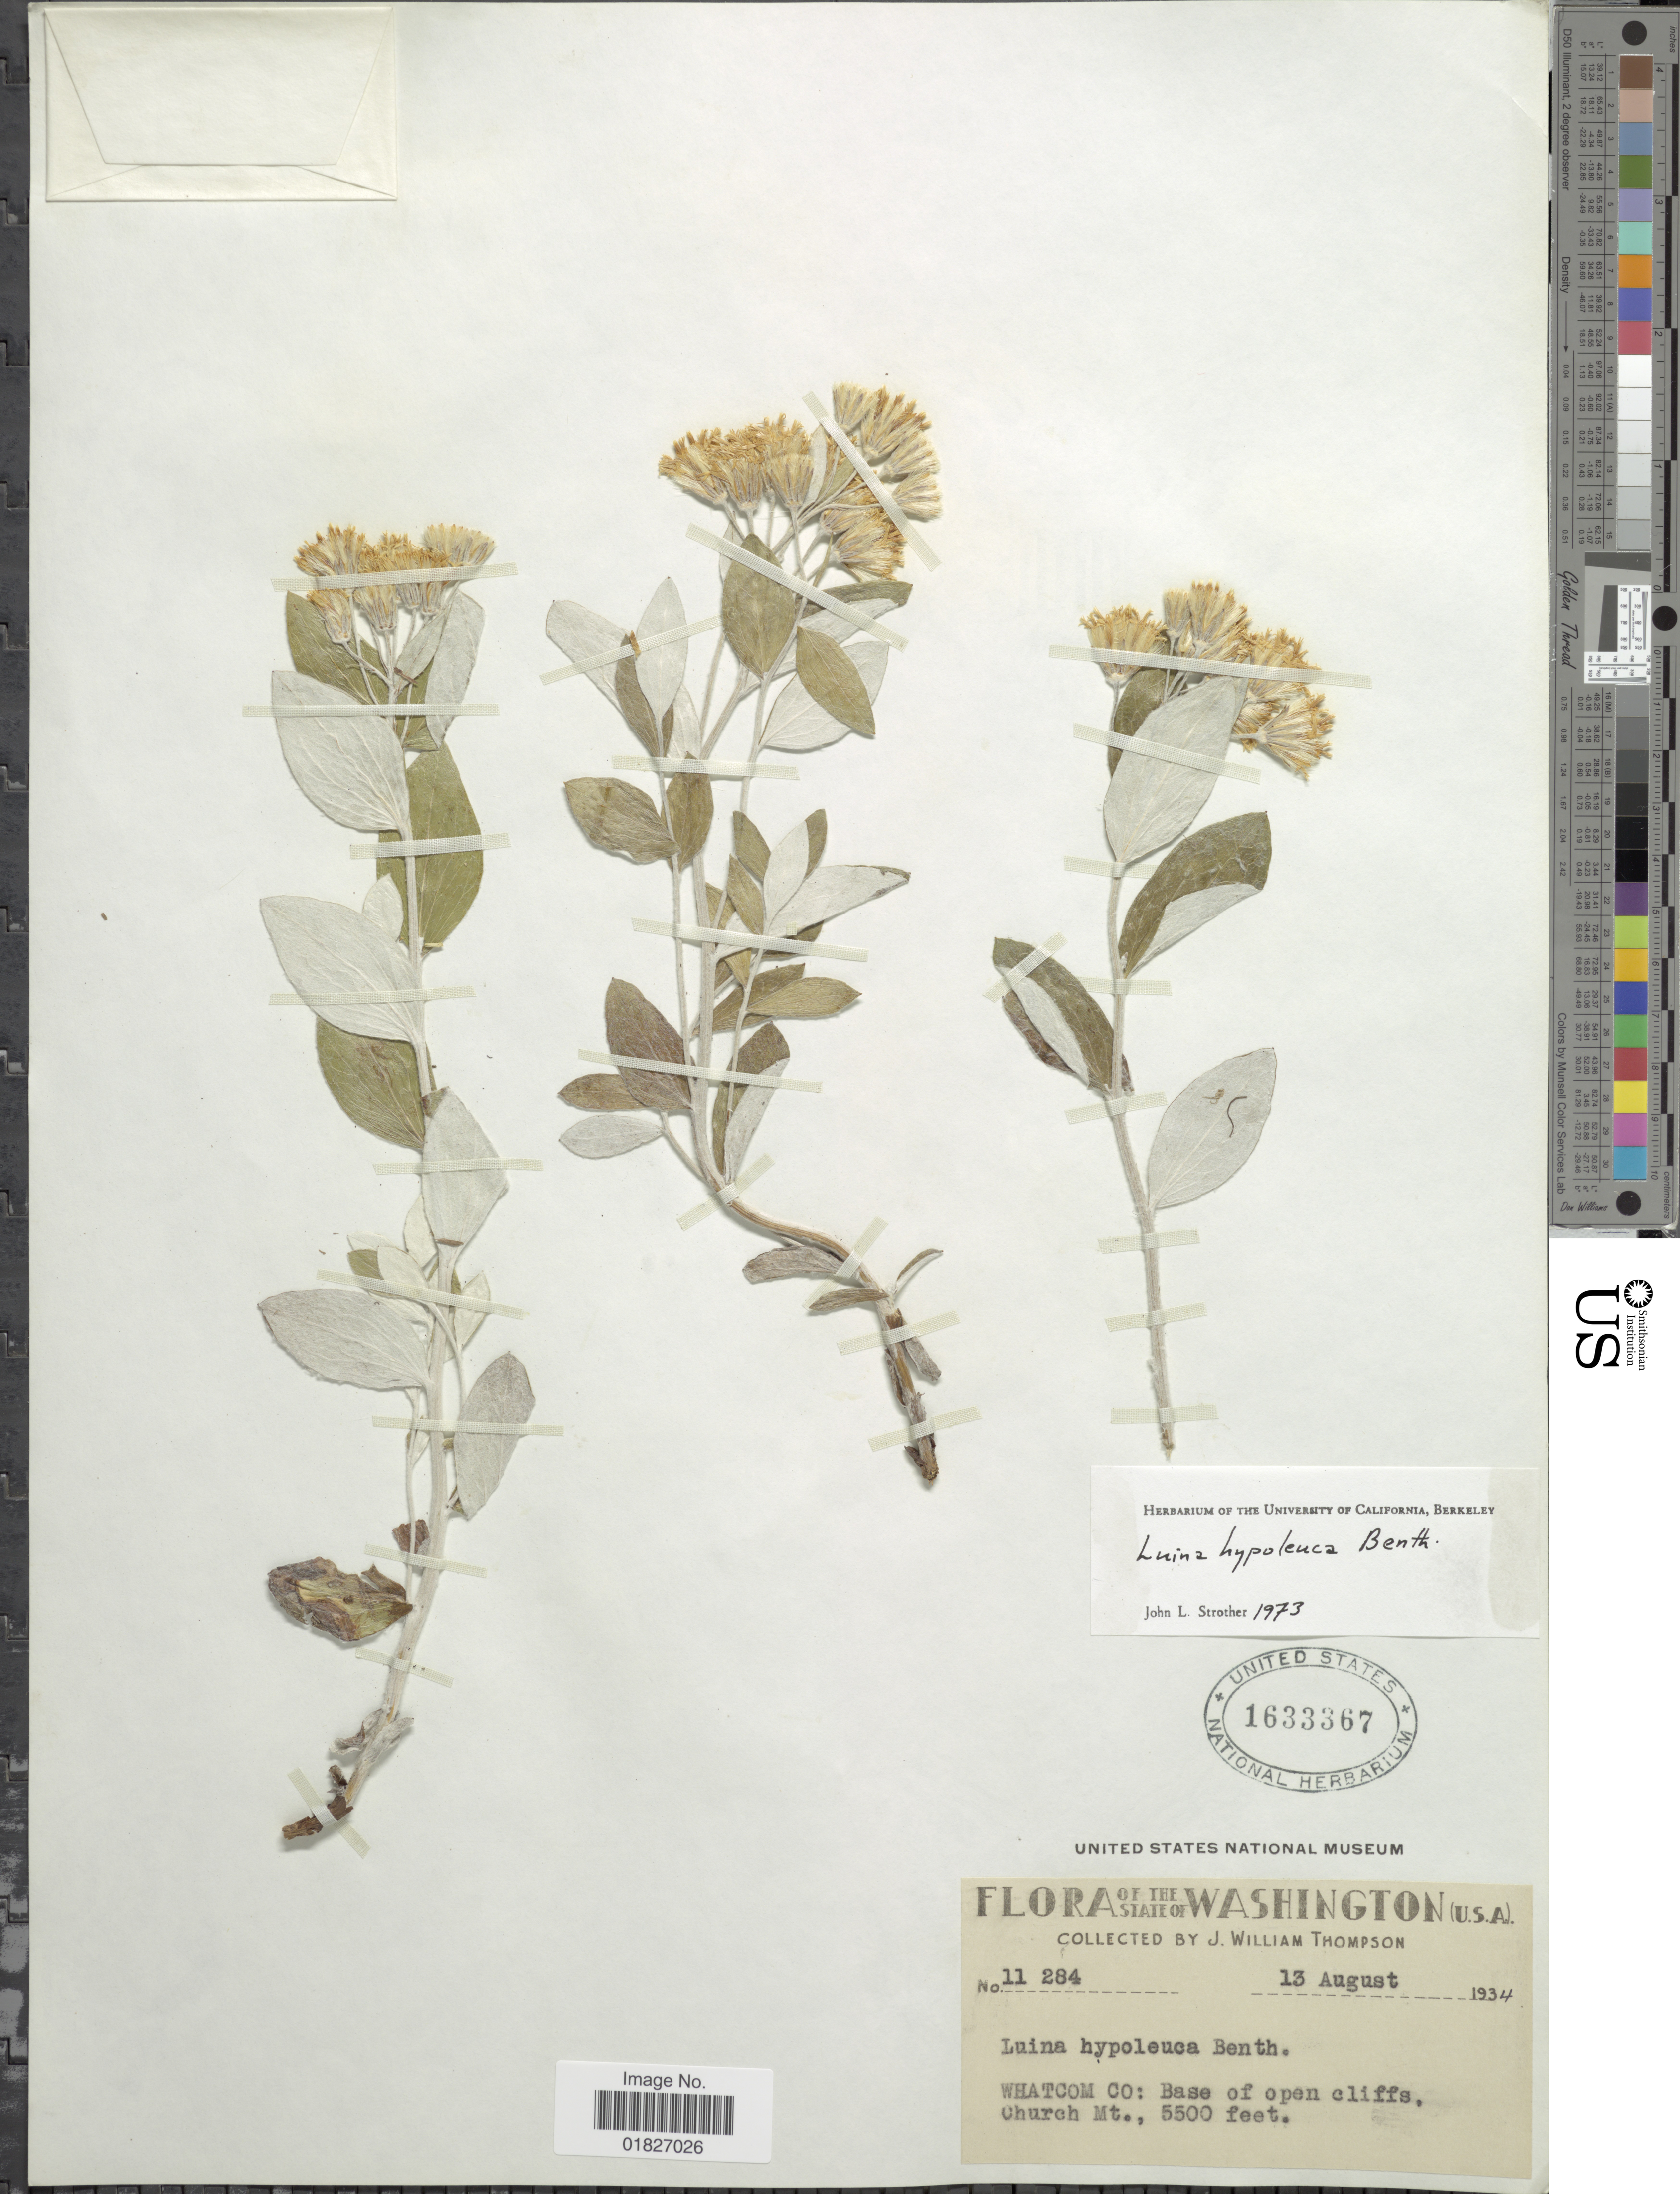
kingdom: Plantae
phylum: Tracheophyta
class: Magnoliopsida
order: Asterales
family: Asteraceae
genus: Luina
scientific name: Luina hypoleuca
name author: Benth.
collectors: J. W. Thompson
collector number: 11284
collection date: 1934-08-13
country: United States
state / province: Washington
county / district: Whitman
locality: Whatcom Co, Church Mt.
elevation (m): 1676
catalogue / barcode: US 1633367